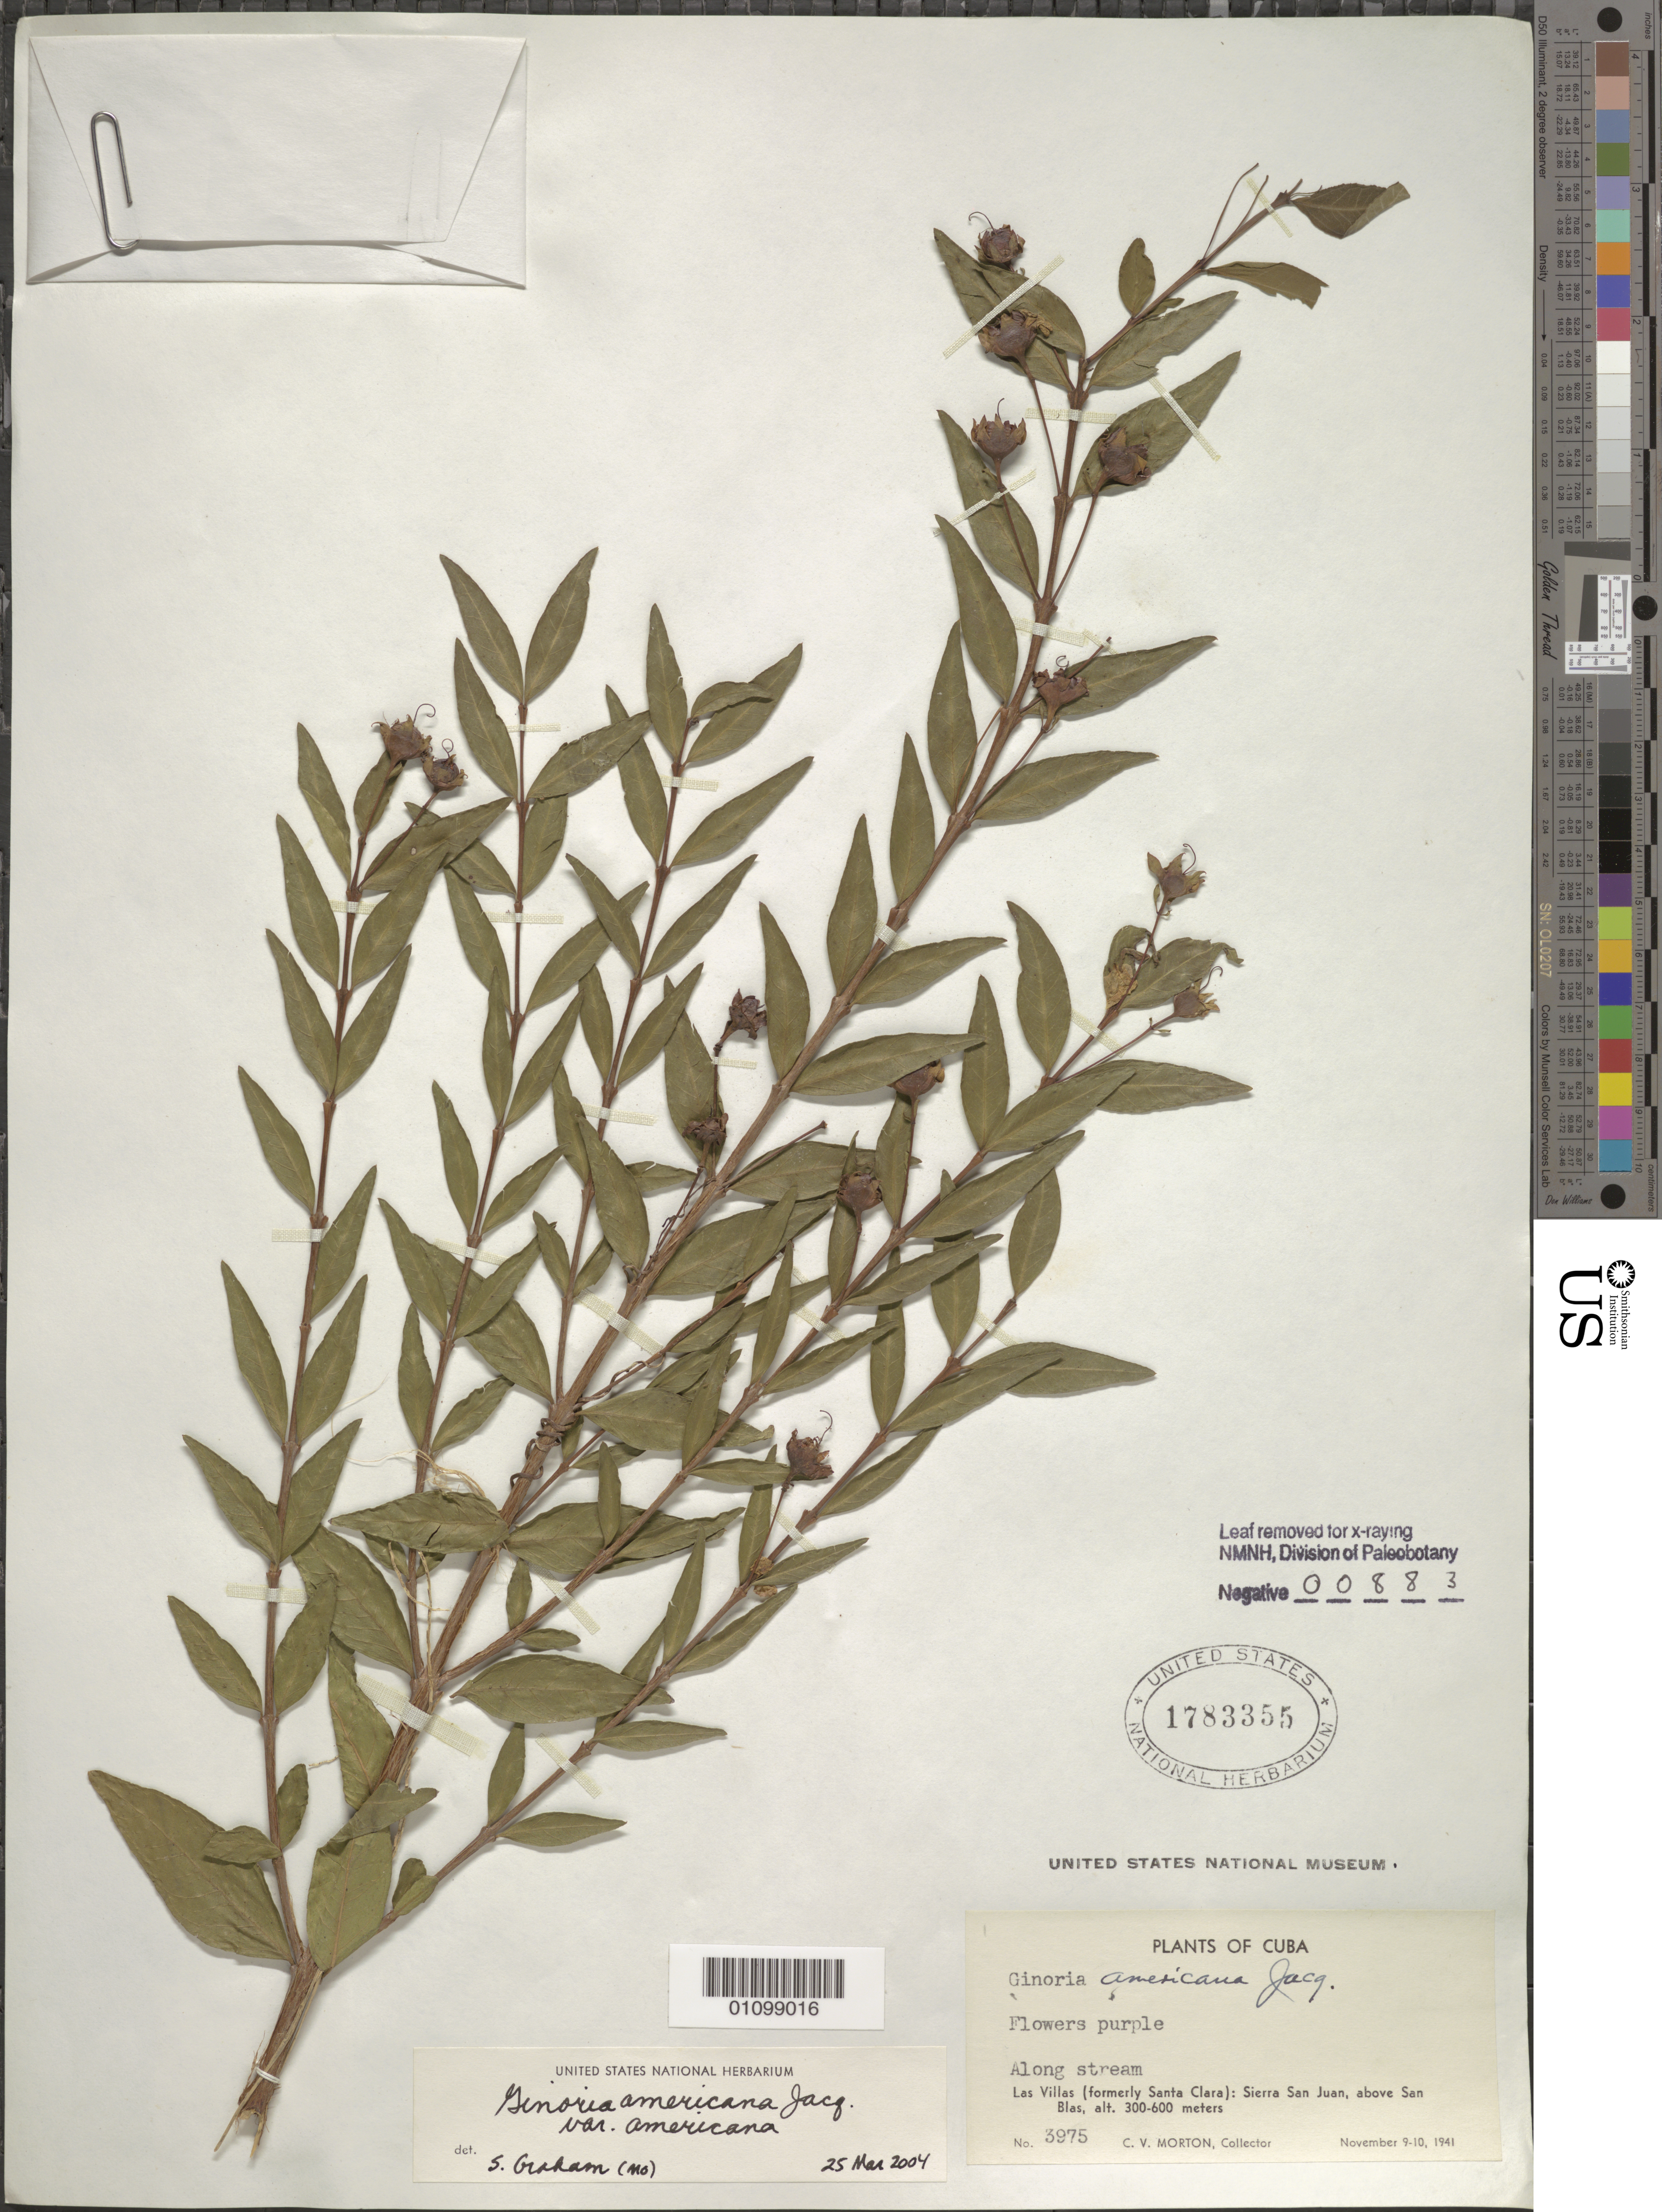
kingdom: Plantae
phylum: Tracheophyta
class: Magnoliopsida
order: Myrtales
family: Lythraceae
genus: Ginoria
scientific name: Ginoria americana var. americana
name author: Jacq.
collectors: C. V. Morton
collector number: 3975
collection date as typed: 09 Nov 1941 to 10 Nov 1941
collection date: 1941-11-09/1941-11-10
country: Cuba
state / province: Las Villas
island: Cuba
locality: Sierra San Juan, formerly Santa Clara, above San Blas Along stream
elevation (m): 300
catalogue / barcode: US 1783355